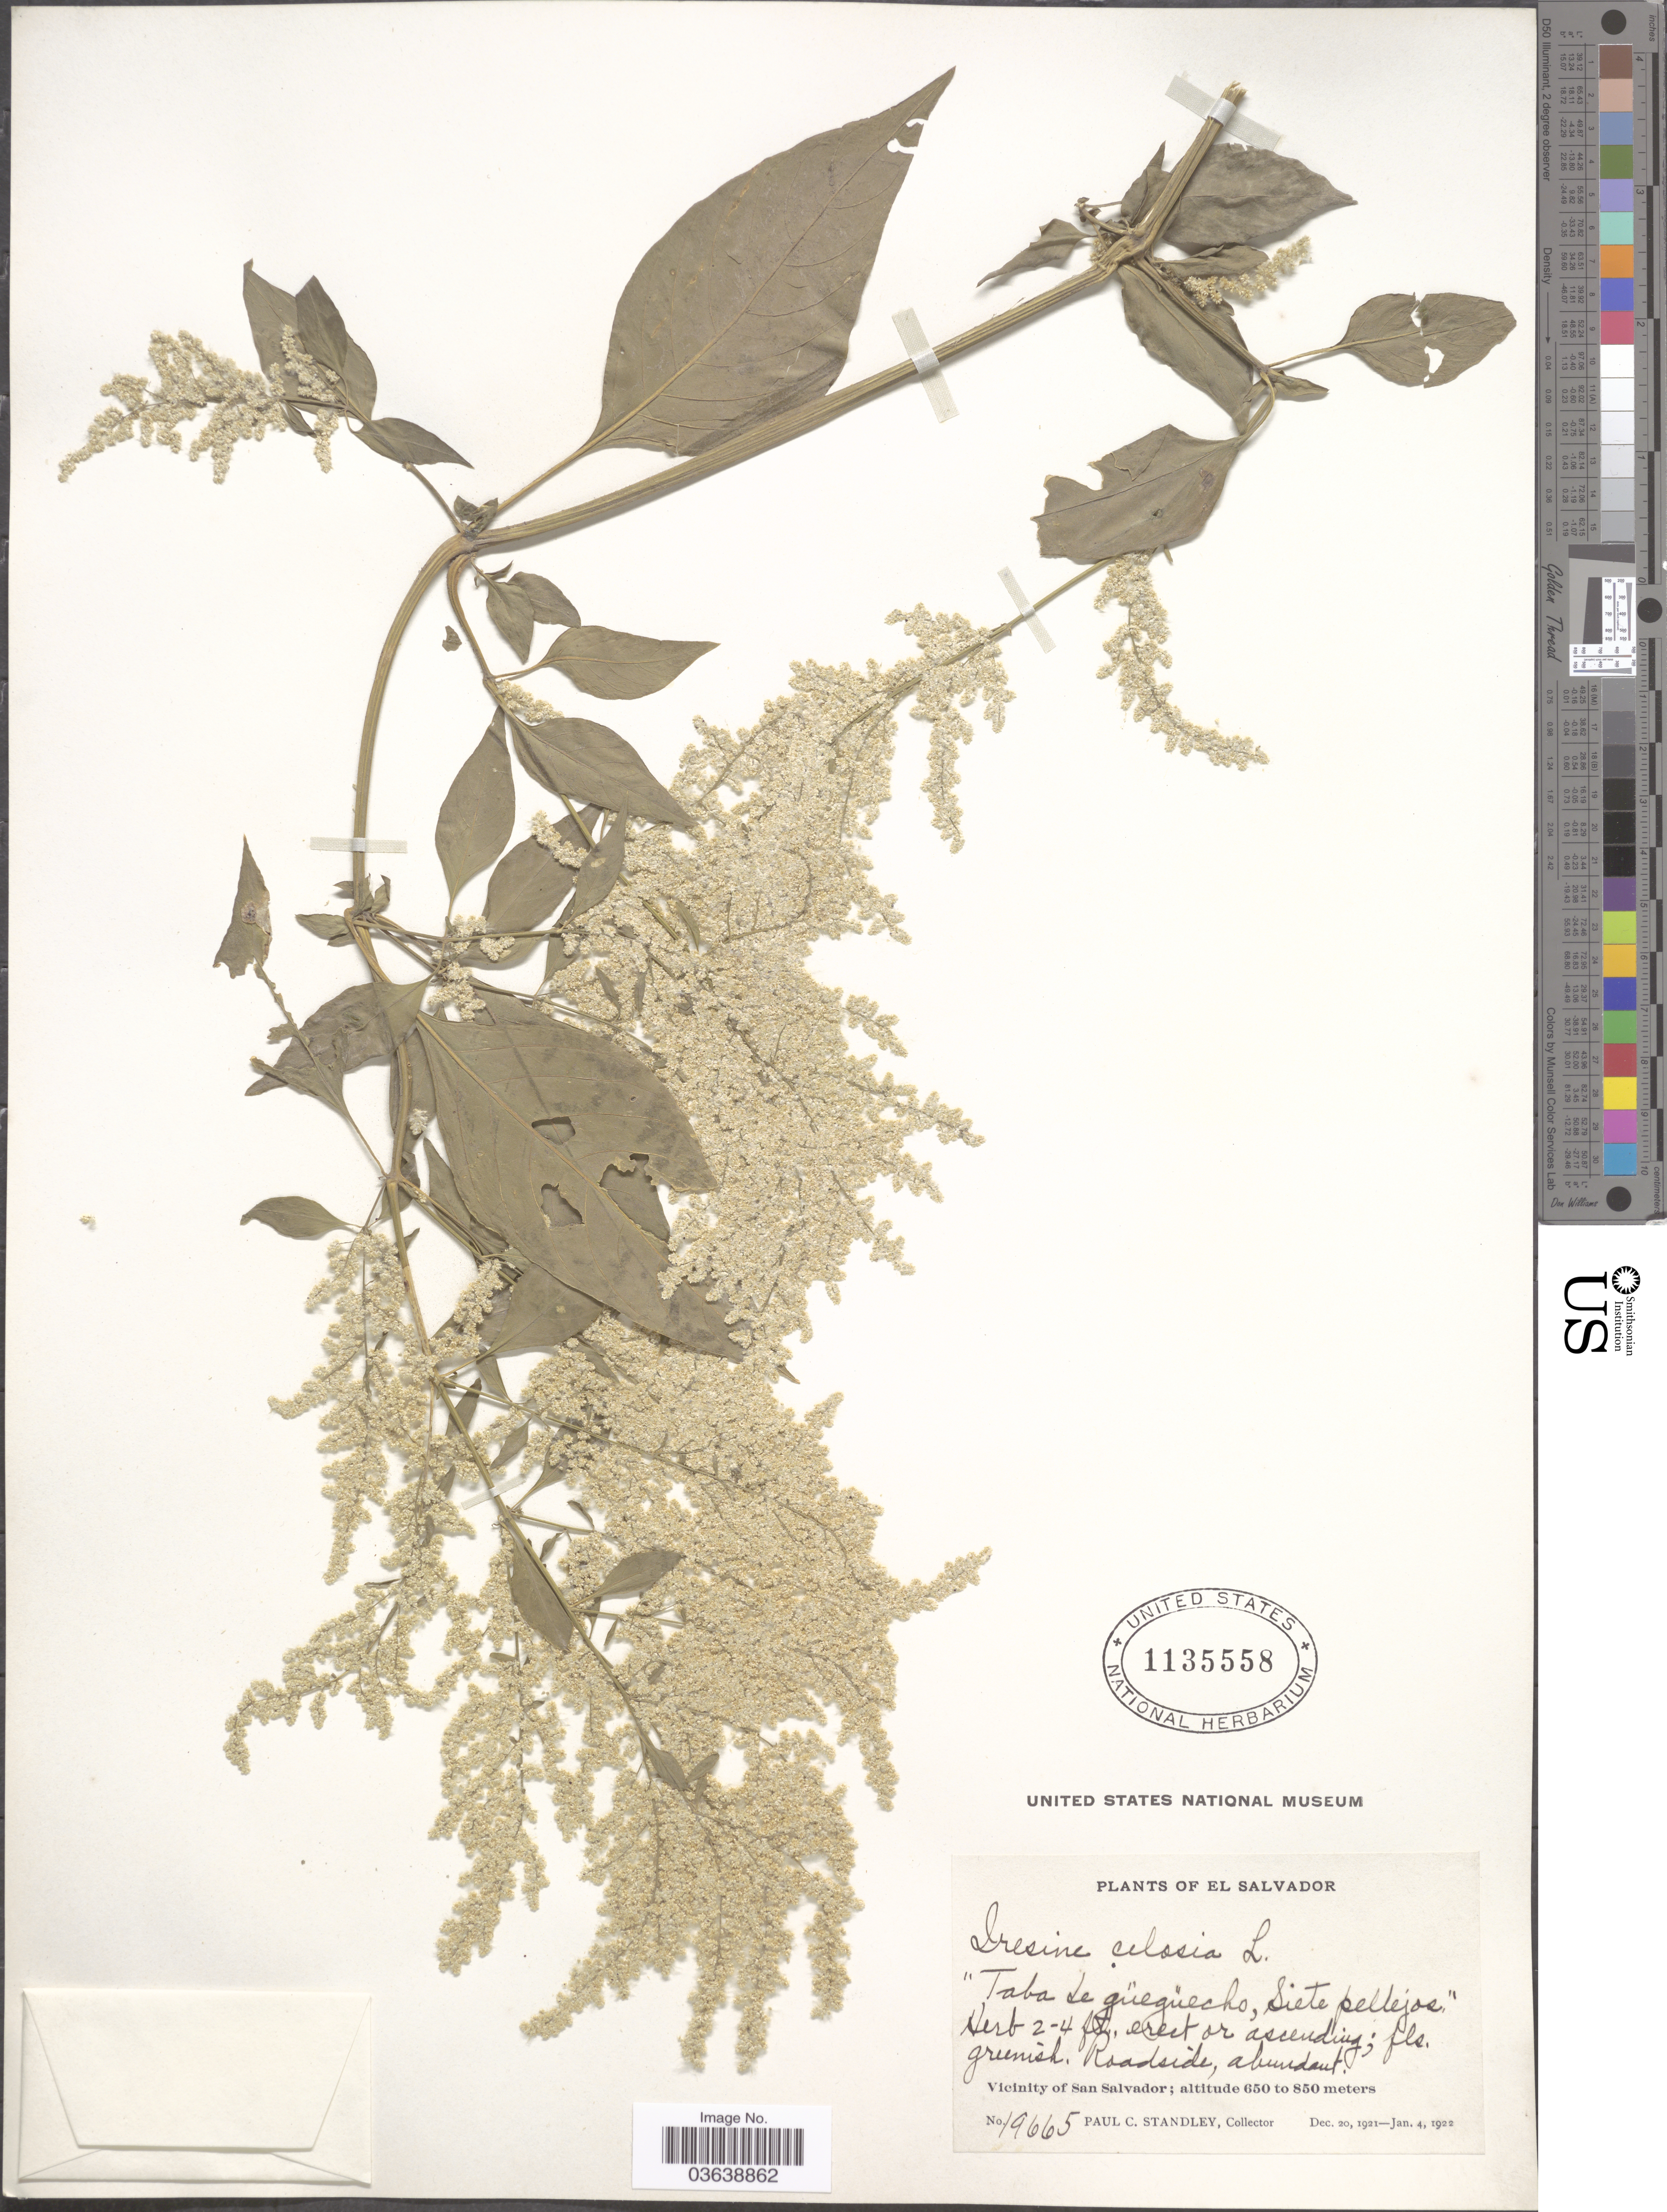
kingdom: Plantae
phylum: Tracheophyta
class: Magnoliopsida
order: Caryophyllales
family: Amaranthaceae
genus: Iresine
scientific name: Iresine diffusa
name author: Humb. & Bonpl. ex Willd.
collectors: P. C. Standley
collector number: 19665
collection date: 1921-12-20/1922-01-04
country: El Salvador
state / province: San Salvador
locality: Vicinity of San Salvador.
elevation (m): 650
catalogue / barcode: US 1135558